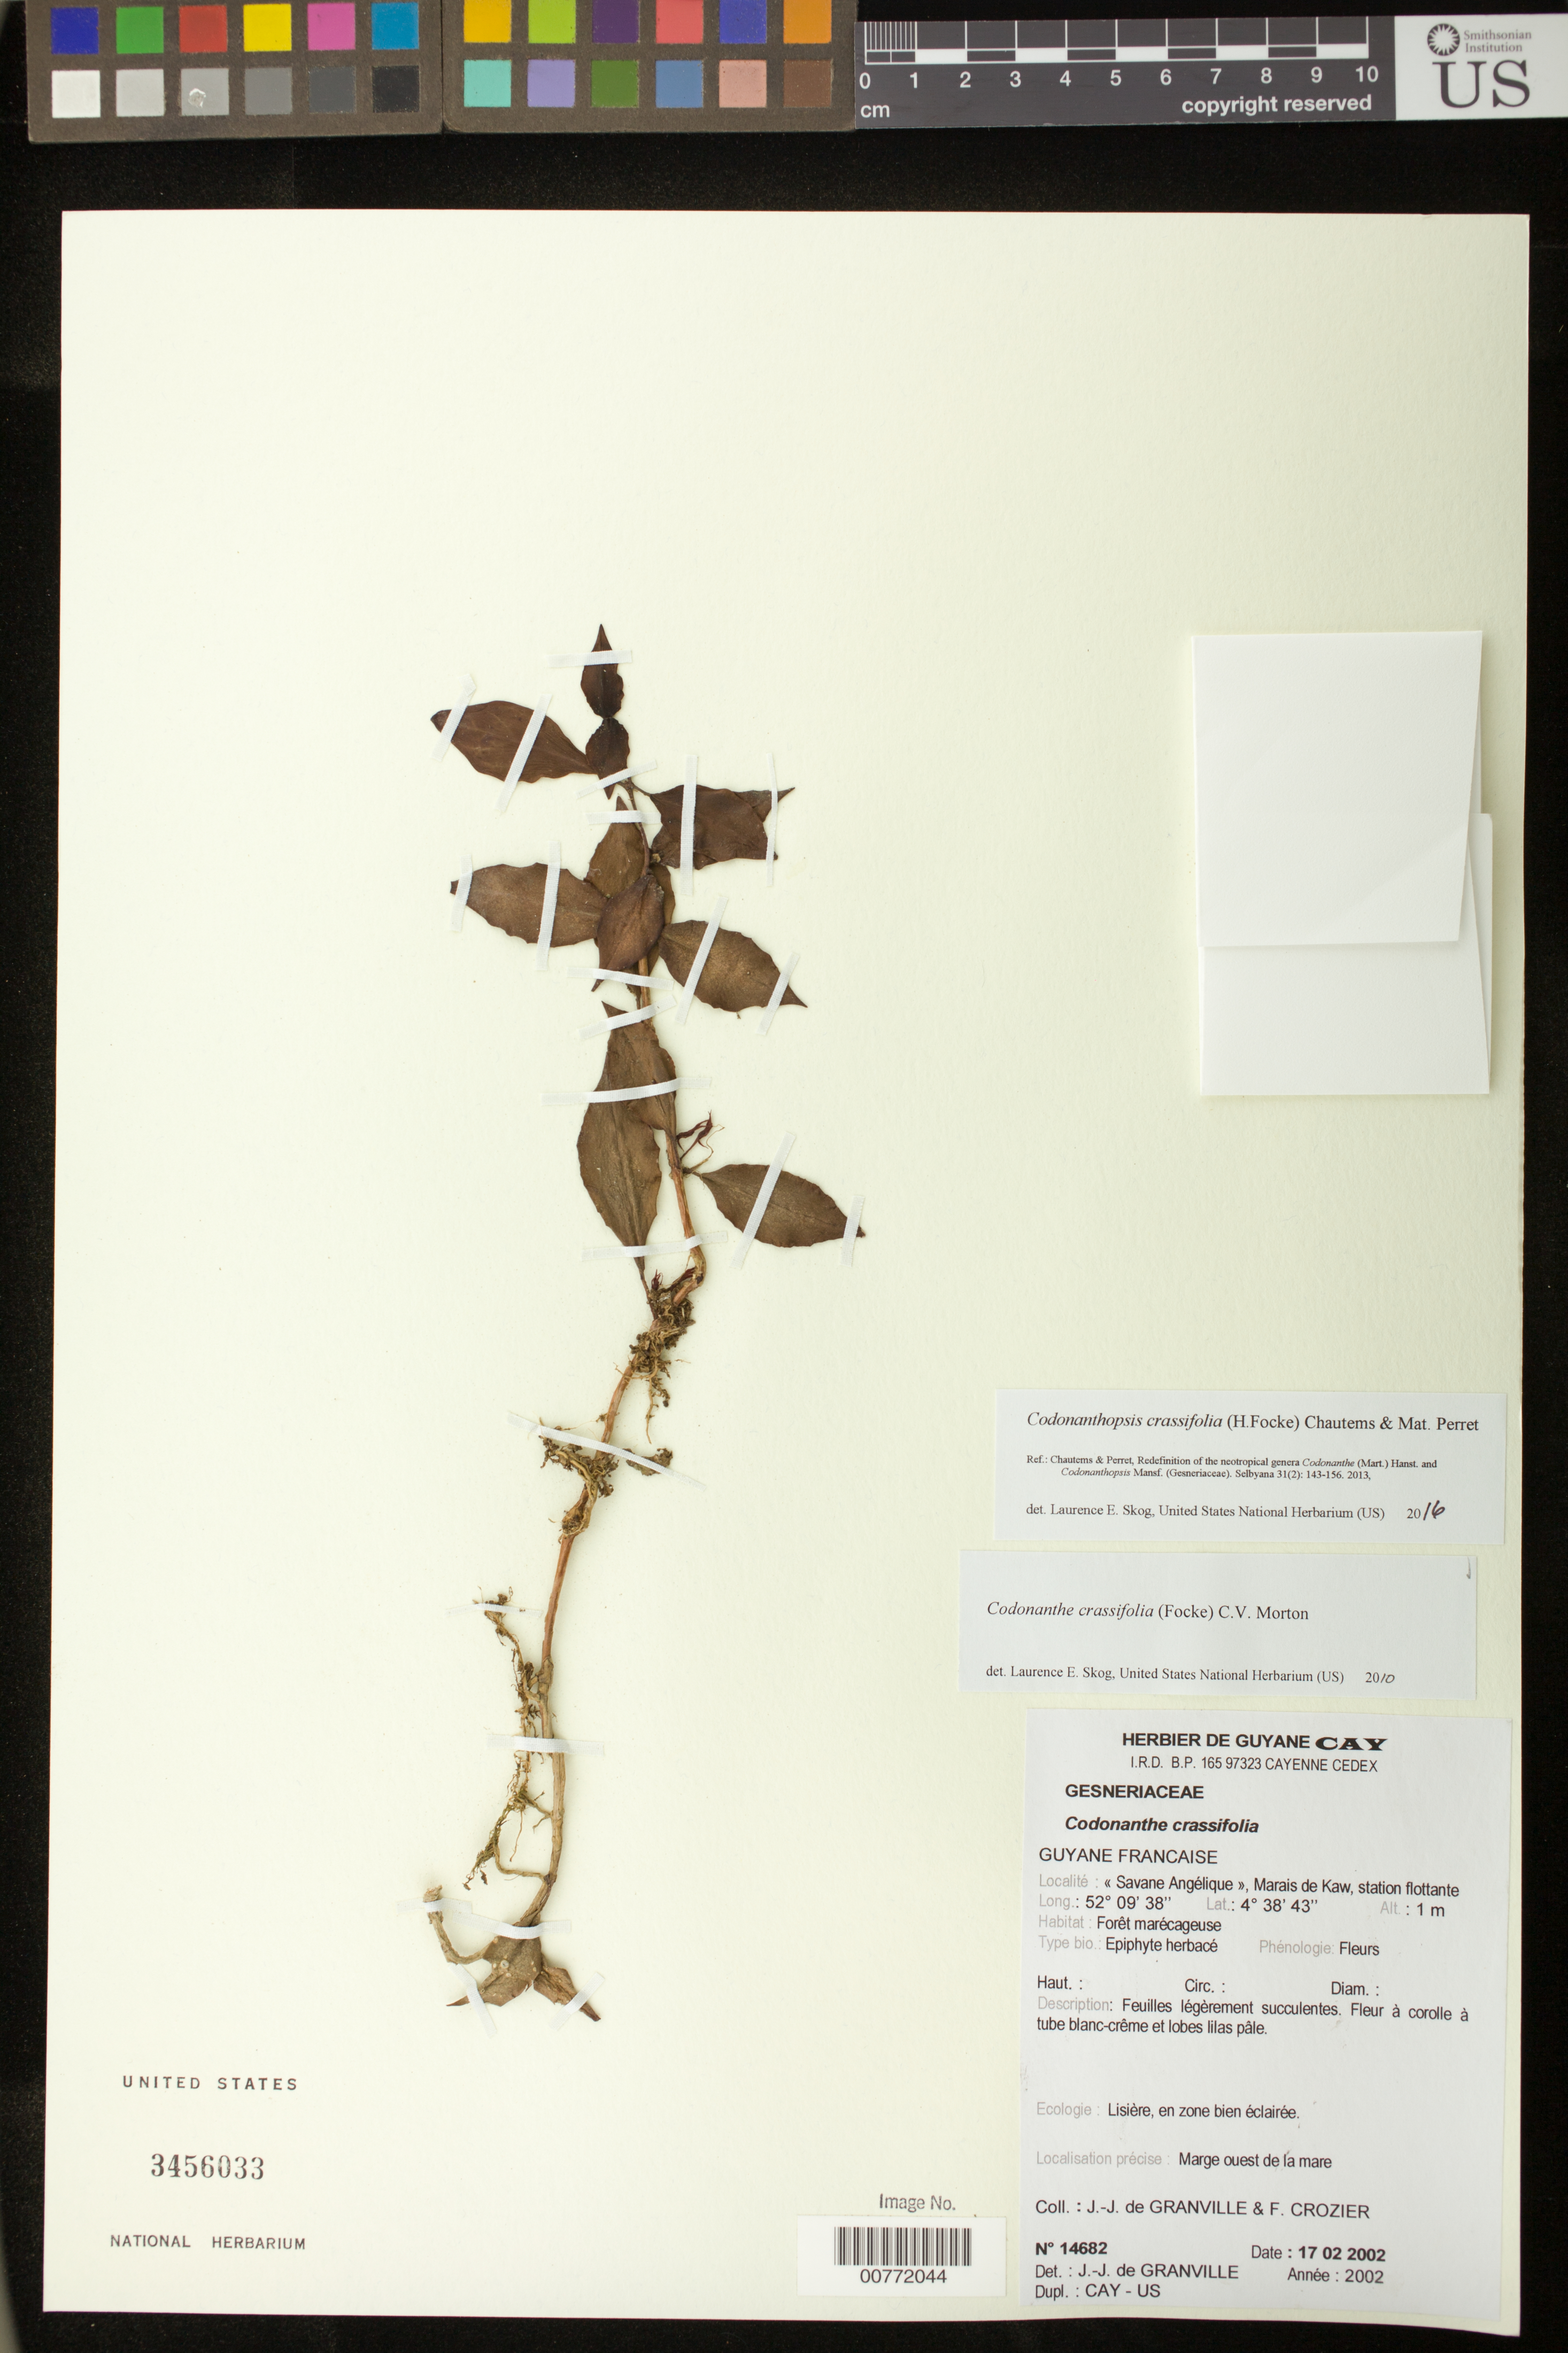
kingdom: Plantae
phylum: Tracheophyta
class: Magnoliopsida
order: Lamiales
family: Gesneriaceae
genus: Codonanthopsis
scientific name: Codonanthopsis crassifolia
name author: (H. Focke) Chautems & Mat.Perret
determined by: Skog, Laurence E.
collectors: J.-J. de Granville & F. Crozier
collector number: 14682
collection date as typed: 17 Feb 2002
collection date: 2002-02-17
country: French Guiana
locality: Savane Angélique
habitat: Forêt marécageuse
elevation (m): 1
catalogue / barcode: US 3456033